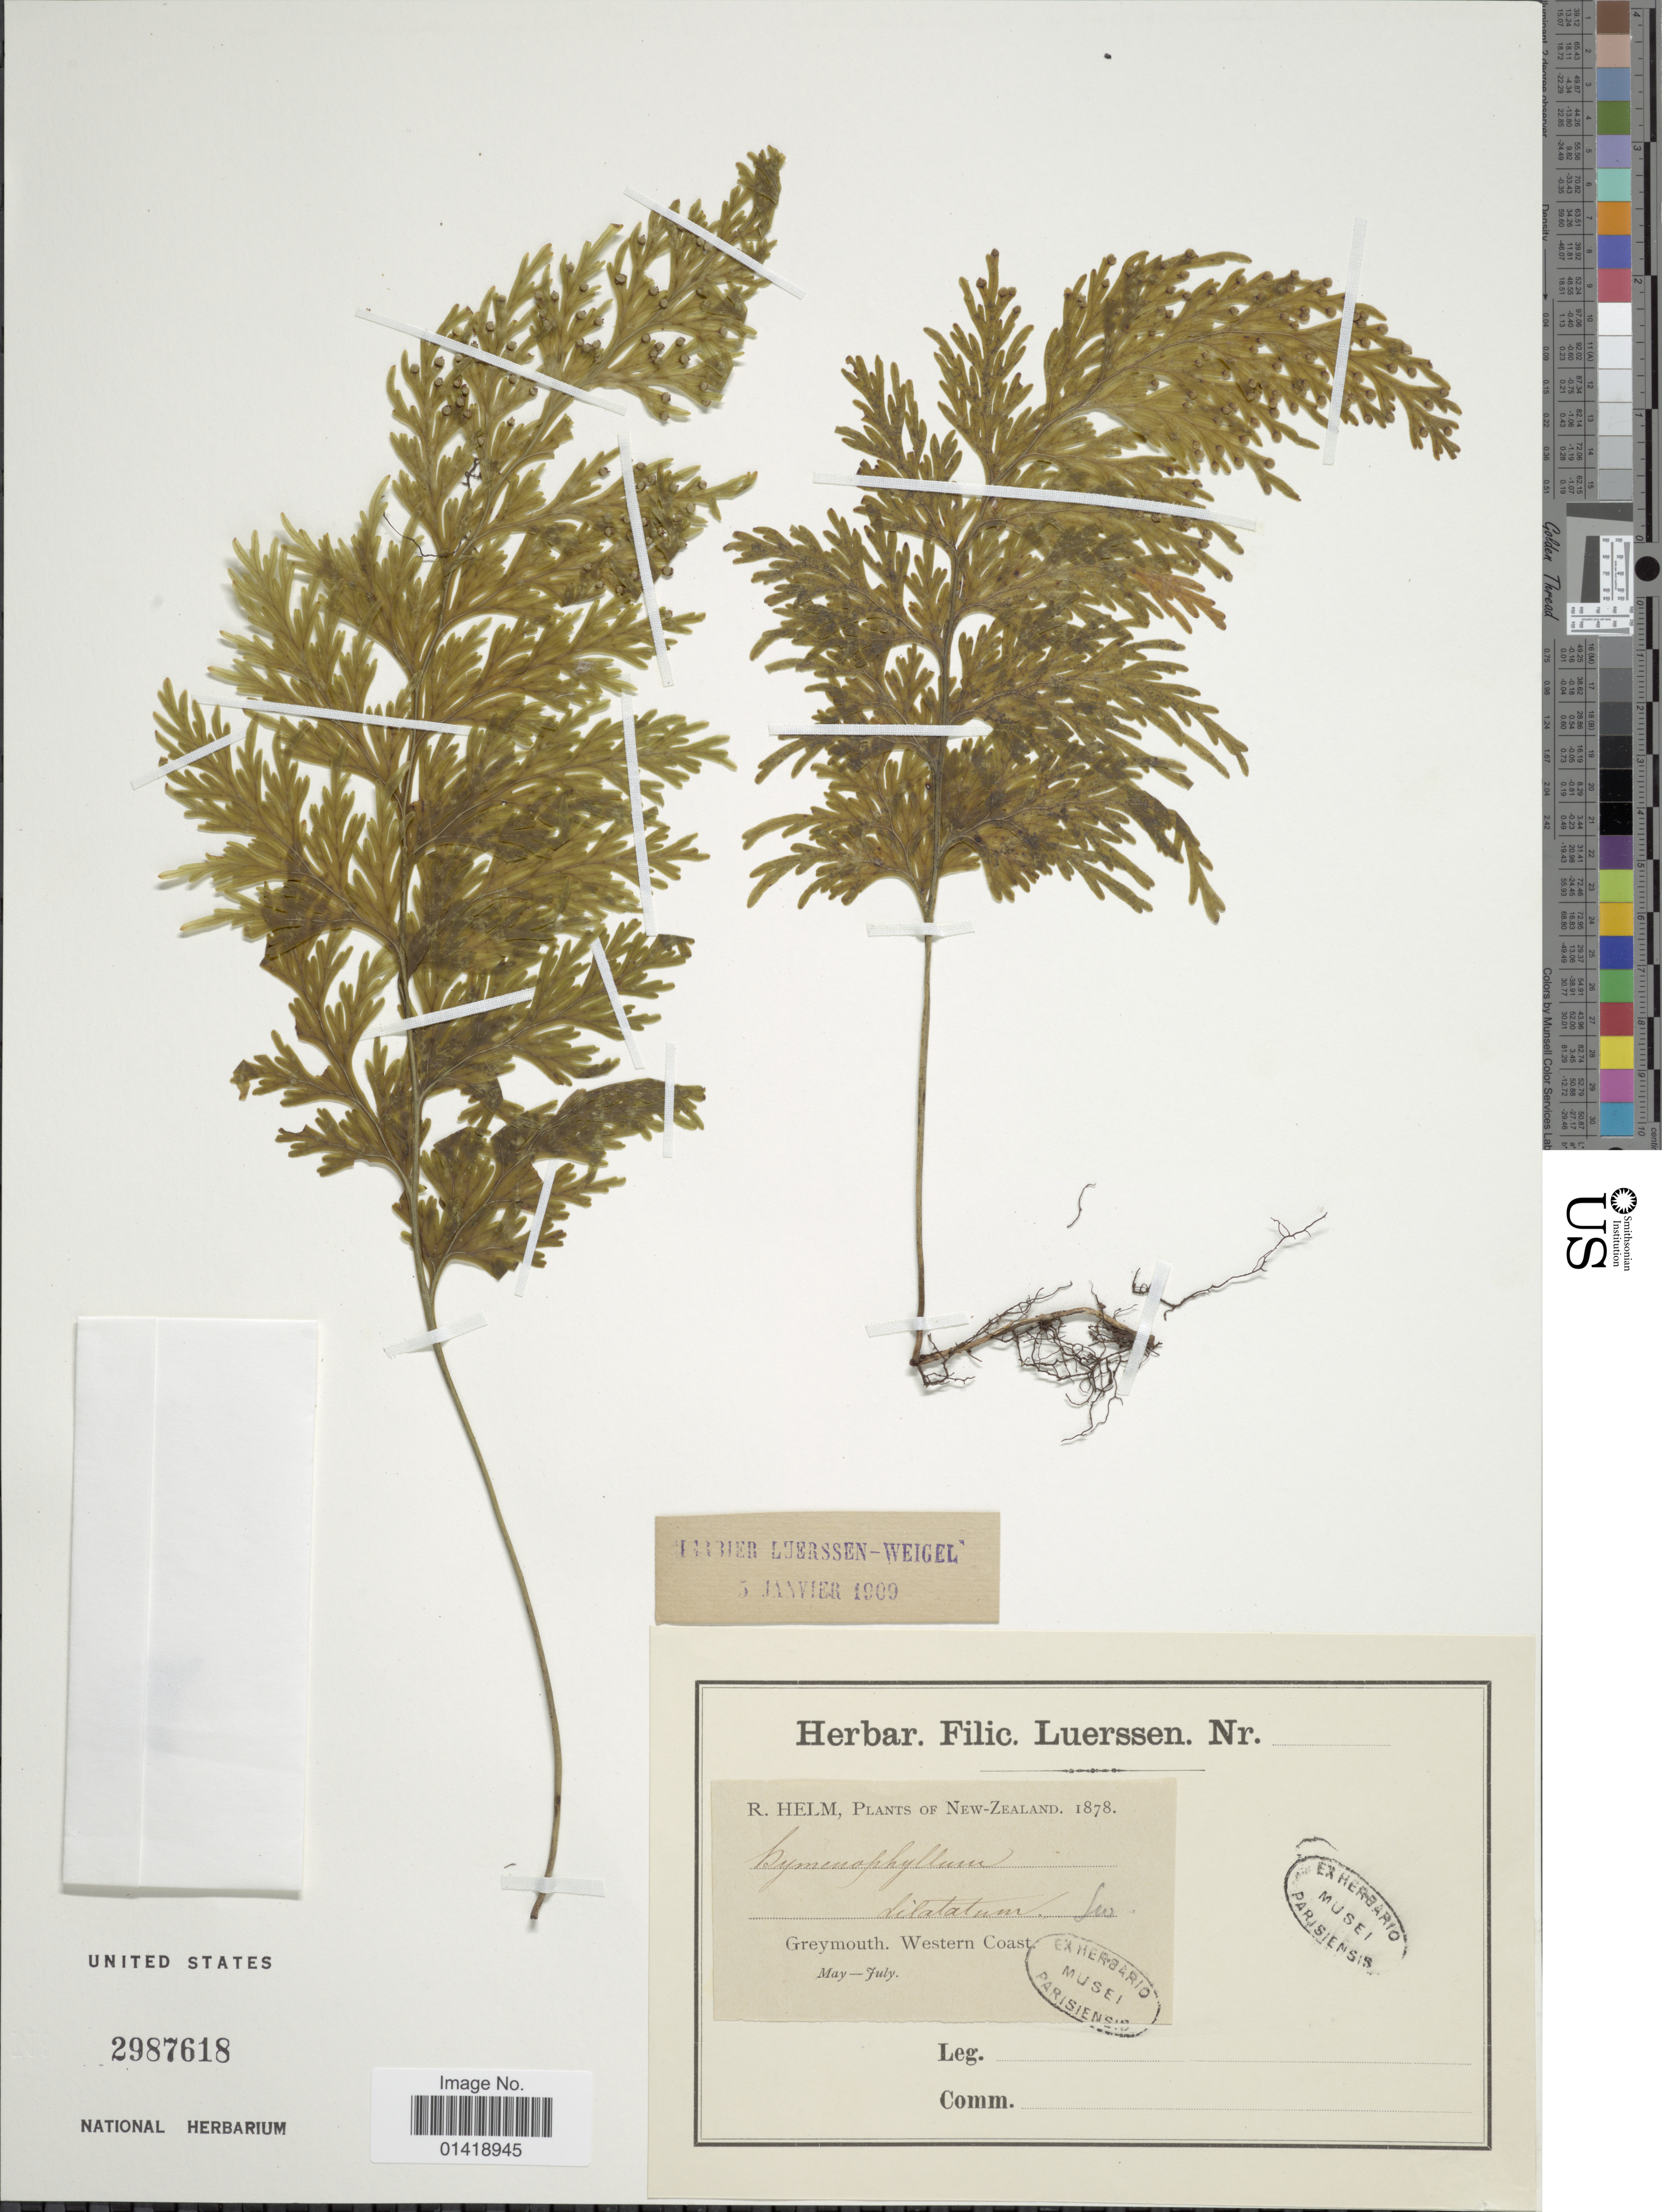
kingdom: Plantae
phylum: Tracheophyta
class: Polypodiopsida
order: Hymenophyllales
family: Hymenophyllaceae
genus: Hymenophyllum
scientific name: Hymenophyllum dilatatum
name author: Sw.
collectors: R. Helm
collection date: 1878-05/1878-07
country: New Zealand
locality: Greymouth. Western Coast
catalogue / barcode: US 2987618